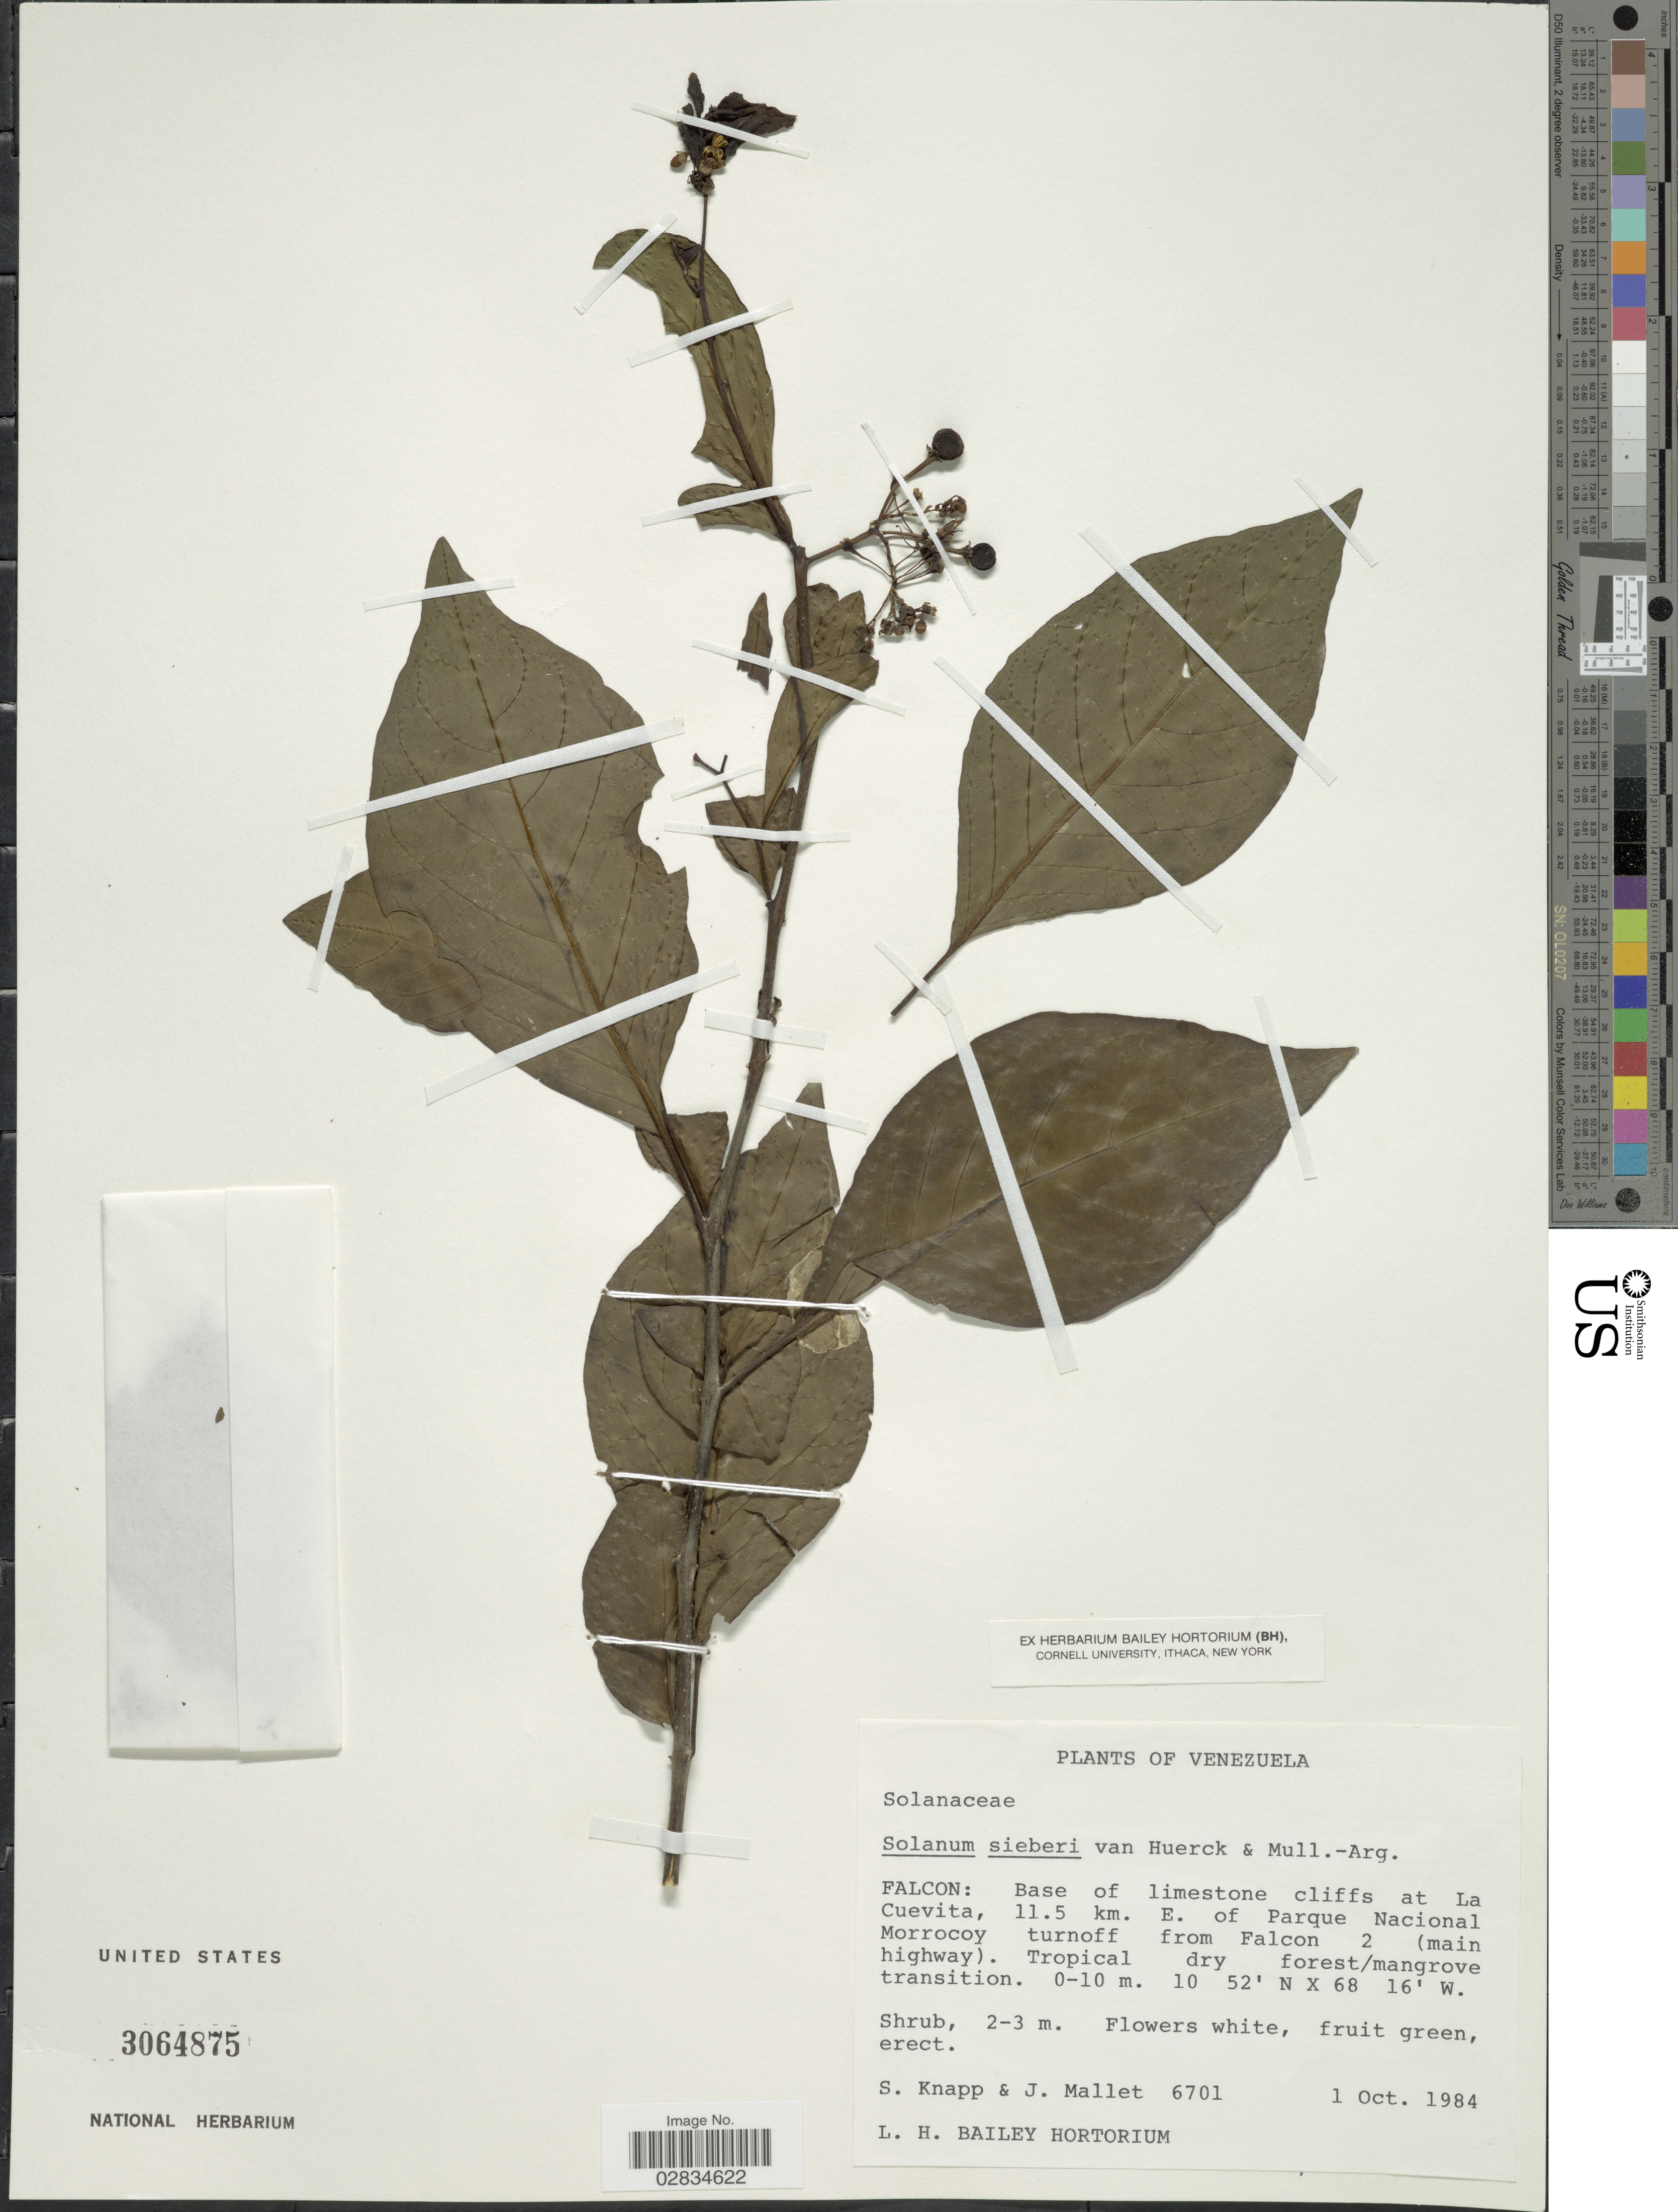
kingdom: Plantae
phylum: Tracheophyta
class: Magnoliopsida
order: Solanales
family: Solanaceae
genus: Solanum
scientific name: Solanum sieberi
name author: Van Heurck & Müll. Arg.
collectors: S. Knapp & J. Mallet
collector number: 6701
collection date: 1984-10-01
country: Venezuela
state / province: Falcón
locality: Falcon: Base of limestone cliffs at La Cuevita, 11.5 km. E. of Parque Nacional Morrocoy turnoff from Falcon 2 (main highway).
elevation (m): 0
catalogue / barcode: US 3064875